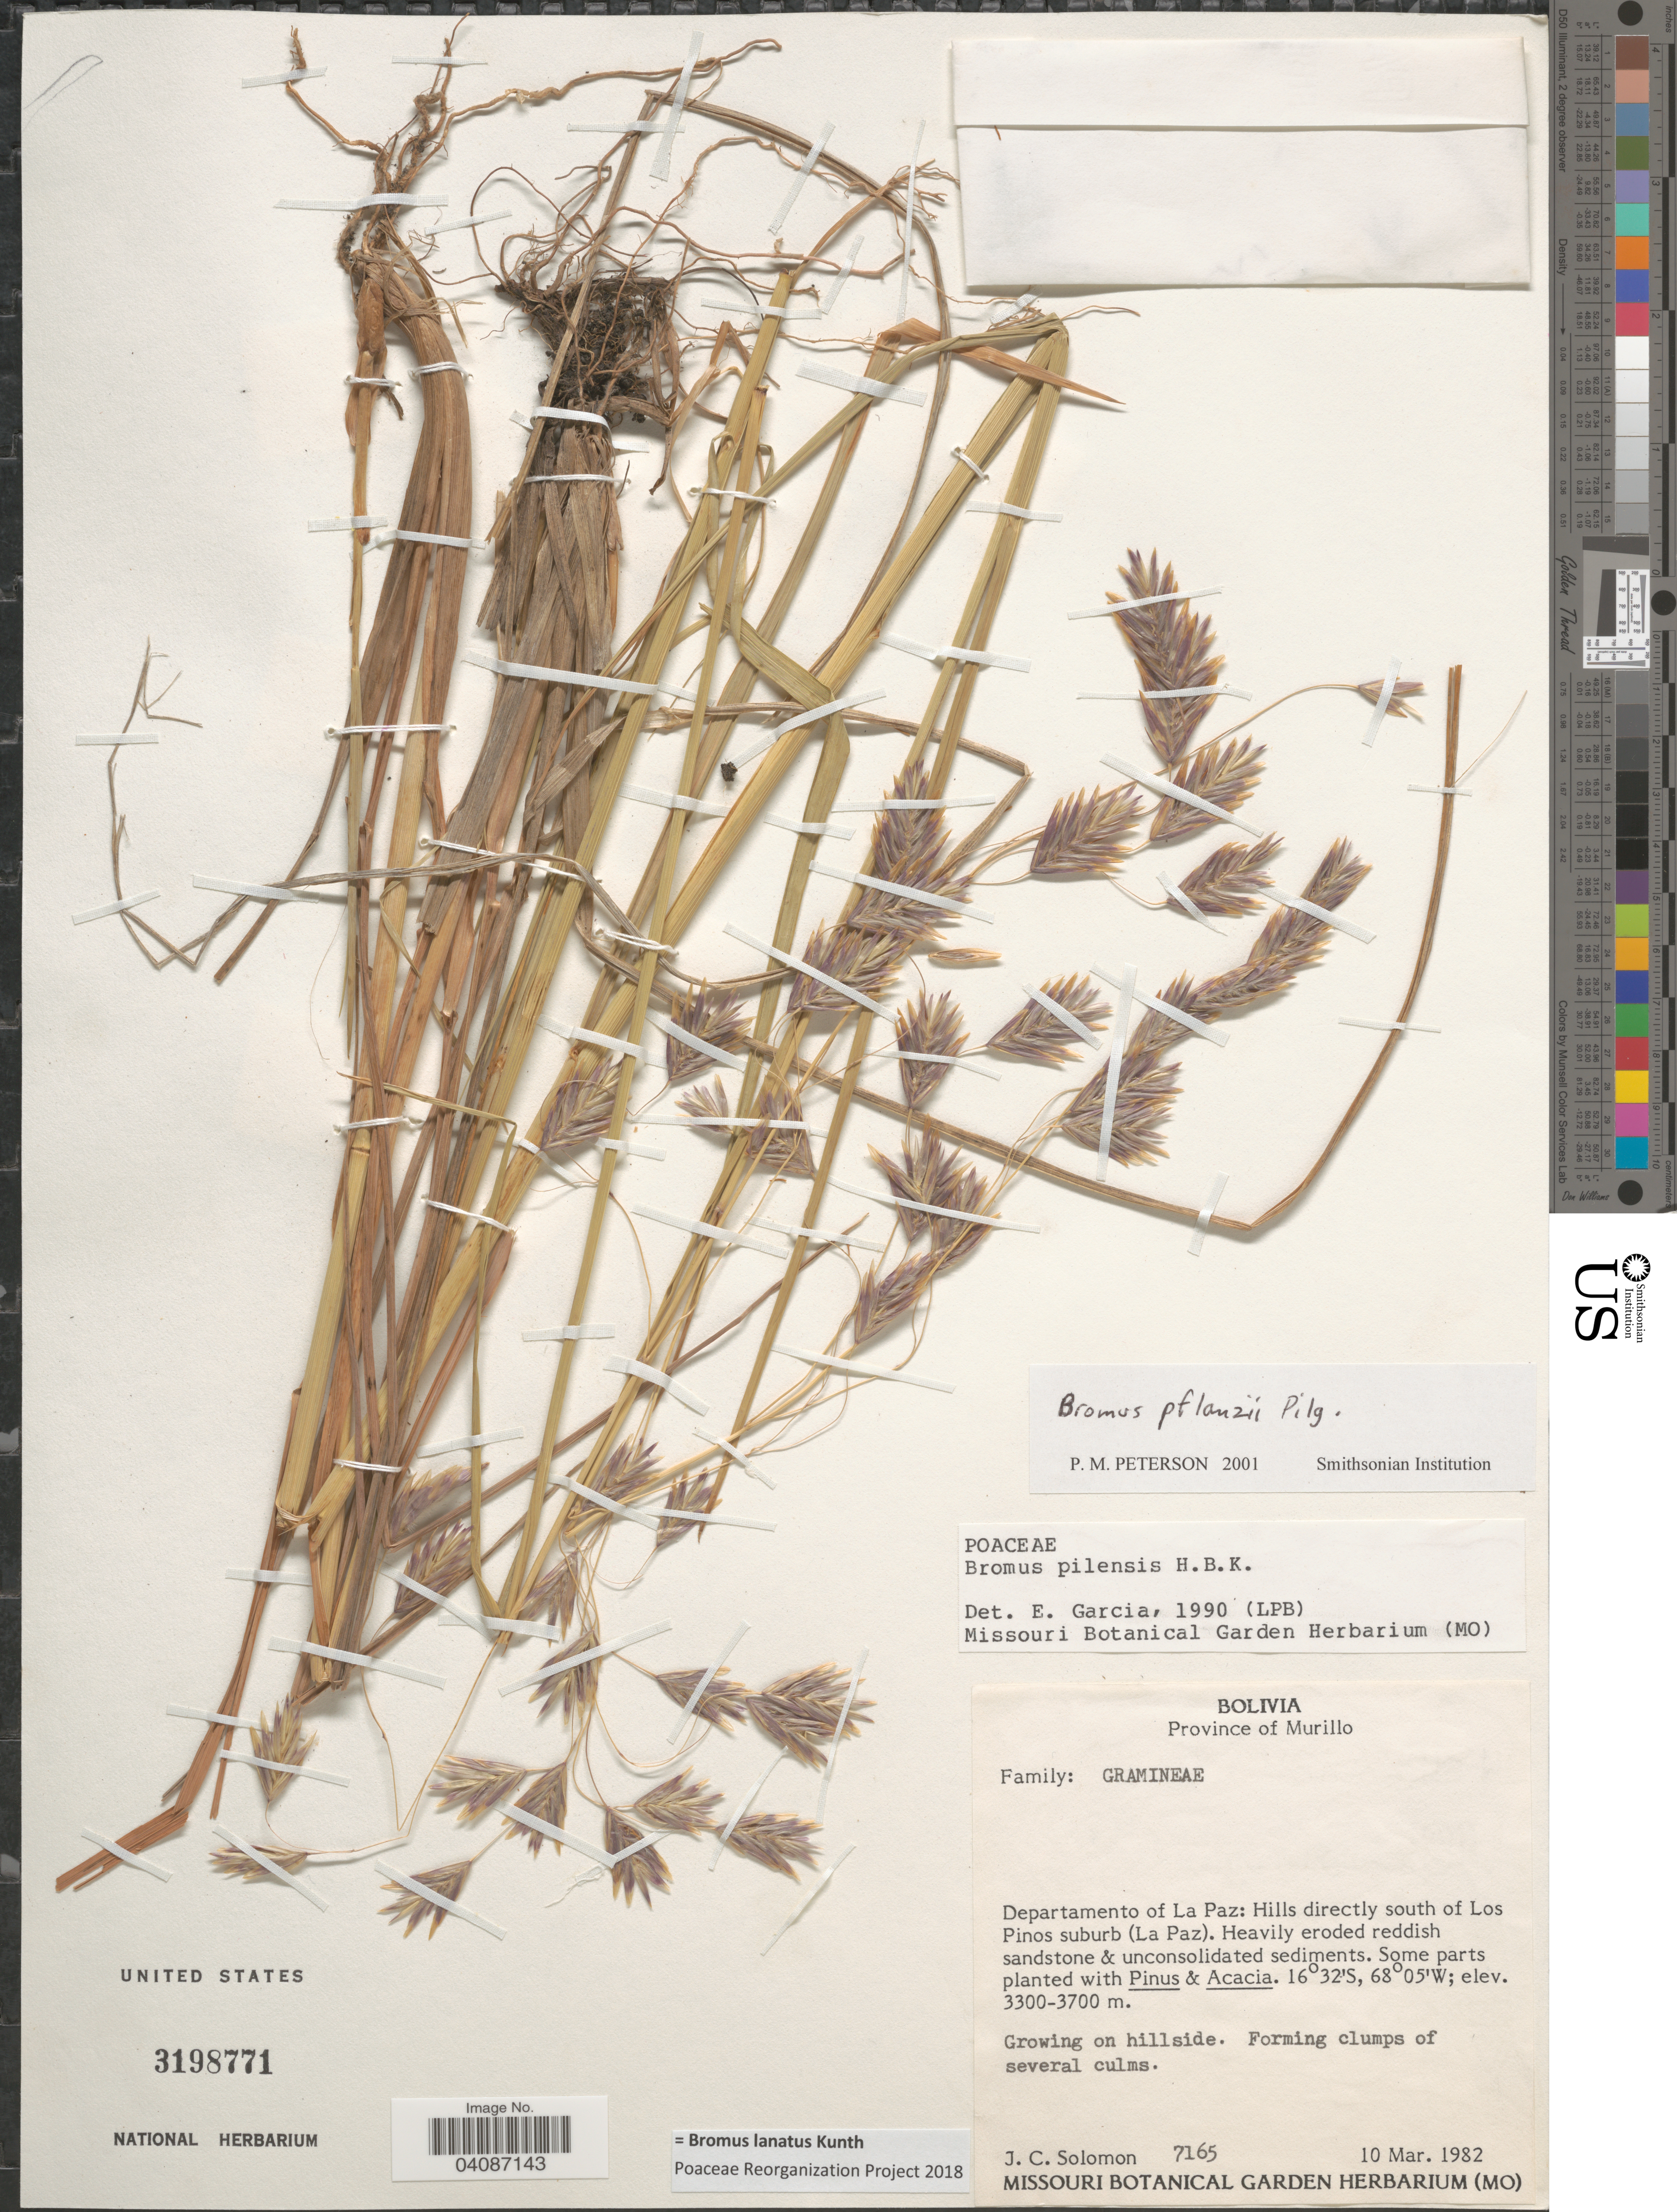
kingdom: Plantae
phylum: Tracheophyta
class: Liliopsida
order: Poales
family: Poaceae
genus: Bromus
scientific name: Bromus lanatus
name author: Kunth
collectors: J. C. Solomon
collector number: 7165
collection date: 1982-03-10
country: Bolivia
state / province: La Paz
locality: Province of Murillo. Departamento of La Paz: Hills directly south of Los Pinos suburb (La Paz).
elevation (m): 3300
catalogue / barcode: US 3198771